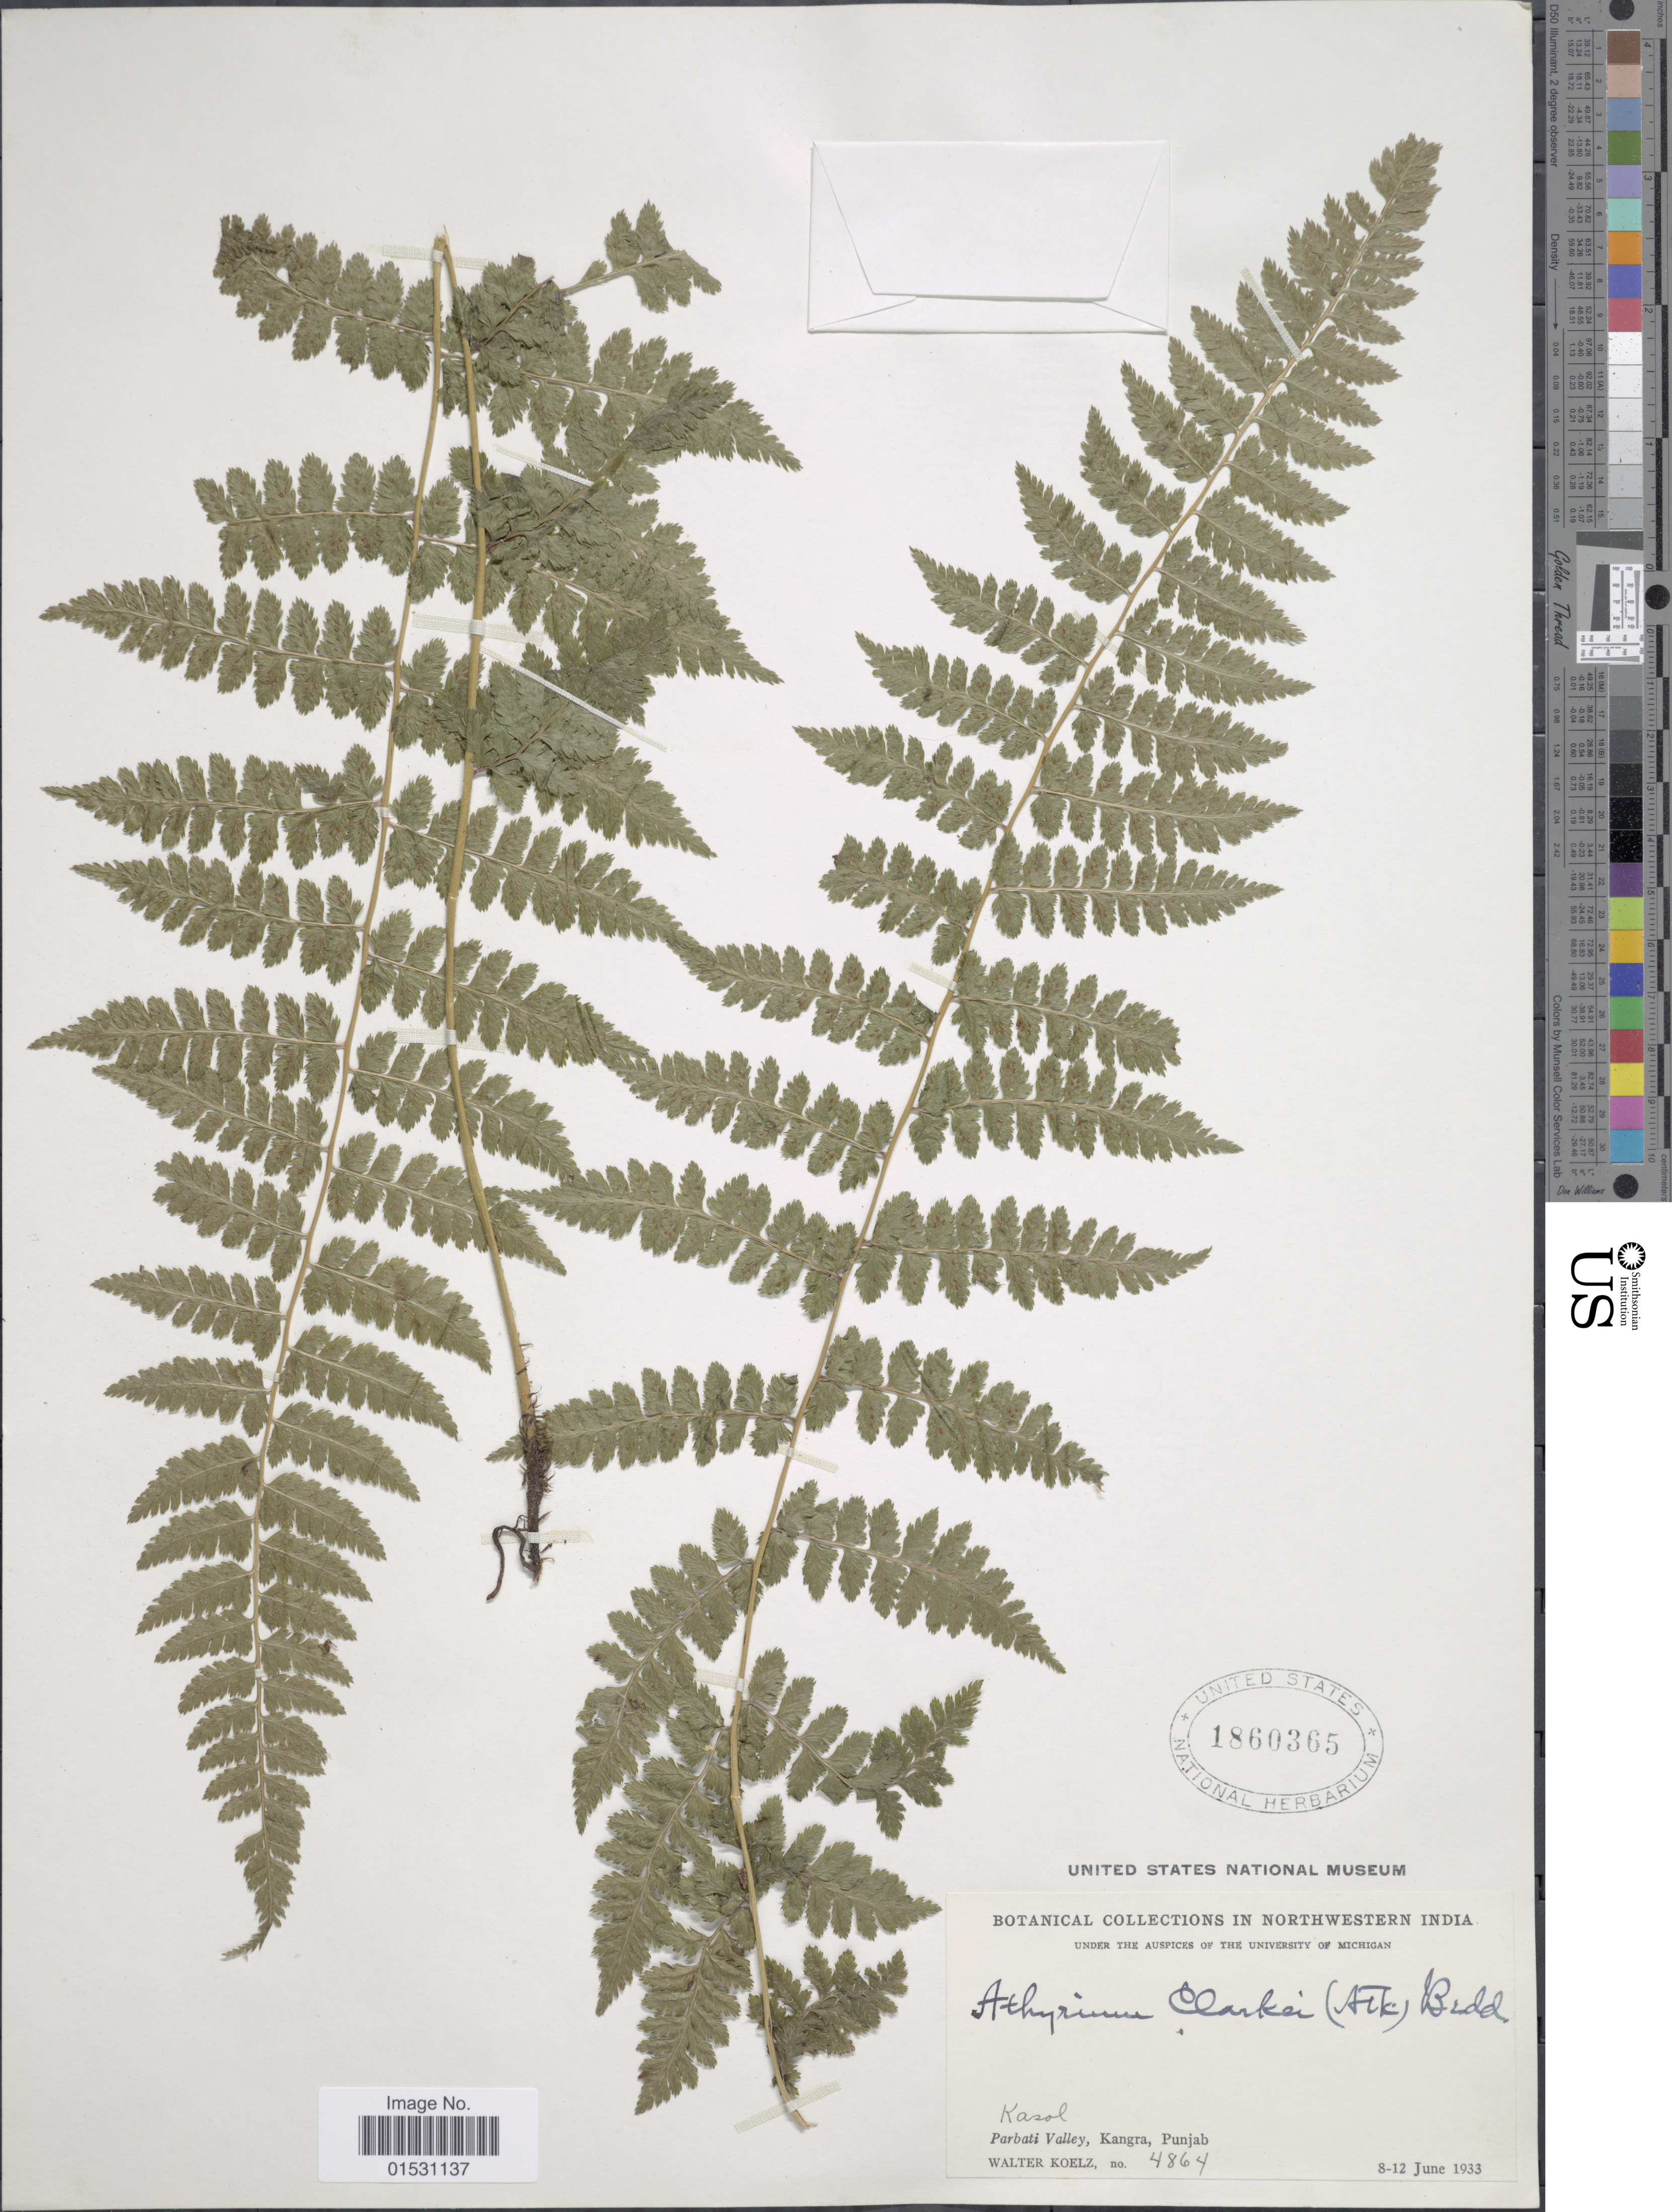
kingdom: Plantae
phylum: Tracheophyta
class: Polypodiopsida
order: Polypodiales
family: Athyriaceae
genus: Athyrium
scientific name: Athyrium strigillosum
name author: (T. Moore ex E.J. Lowe) Salomon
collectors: W. N. Koelz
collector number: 4864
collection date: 1933-06-08/1933-06-12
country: India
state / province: Himachal Pradesh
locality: Kasol. Parbati Valley, Kangra.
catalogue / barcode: US 1860365